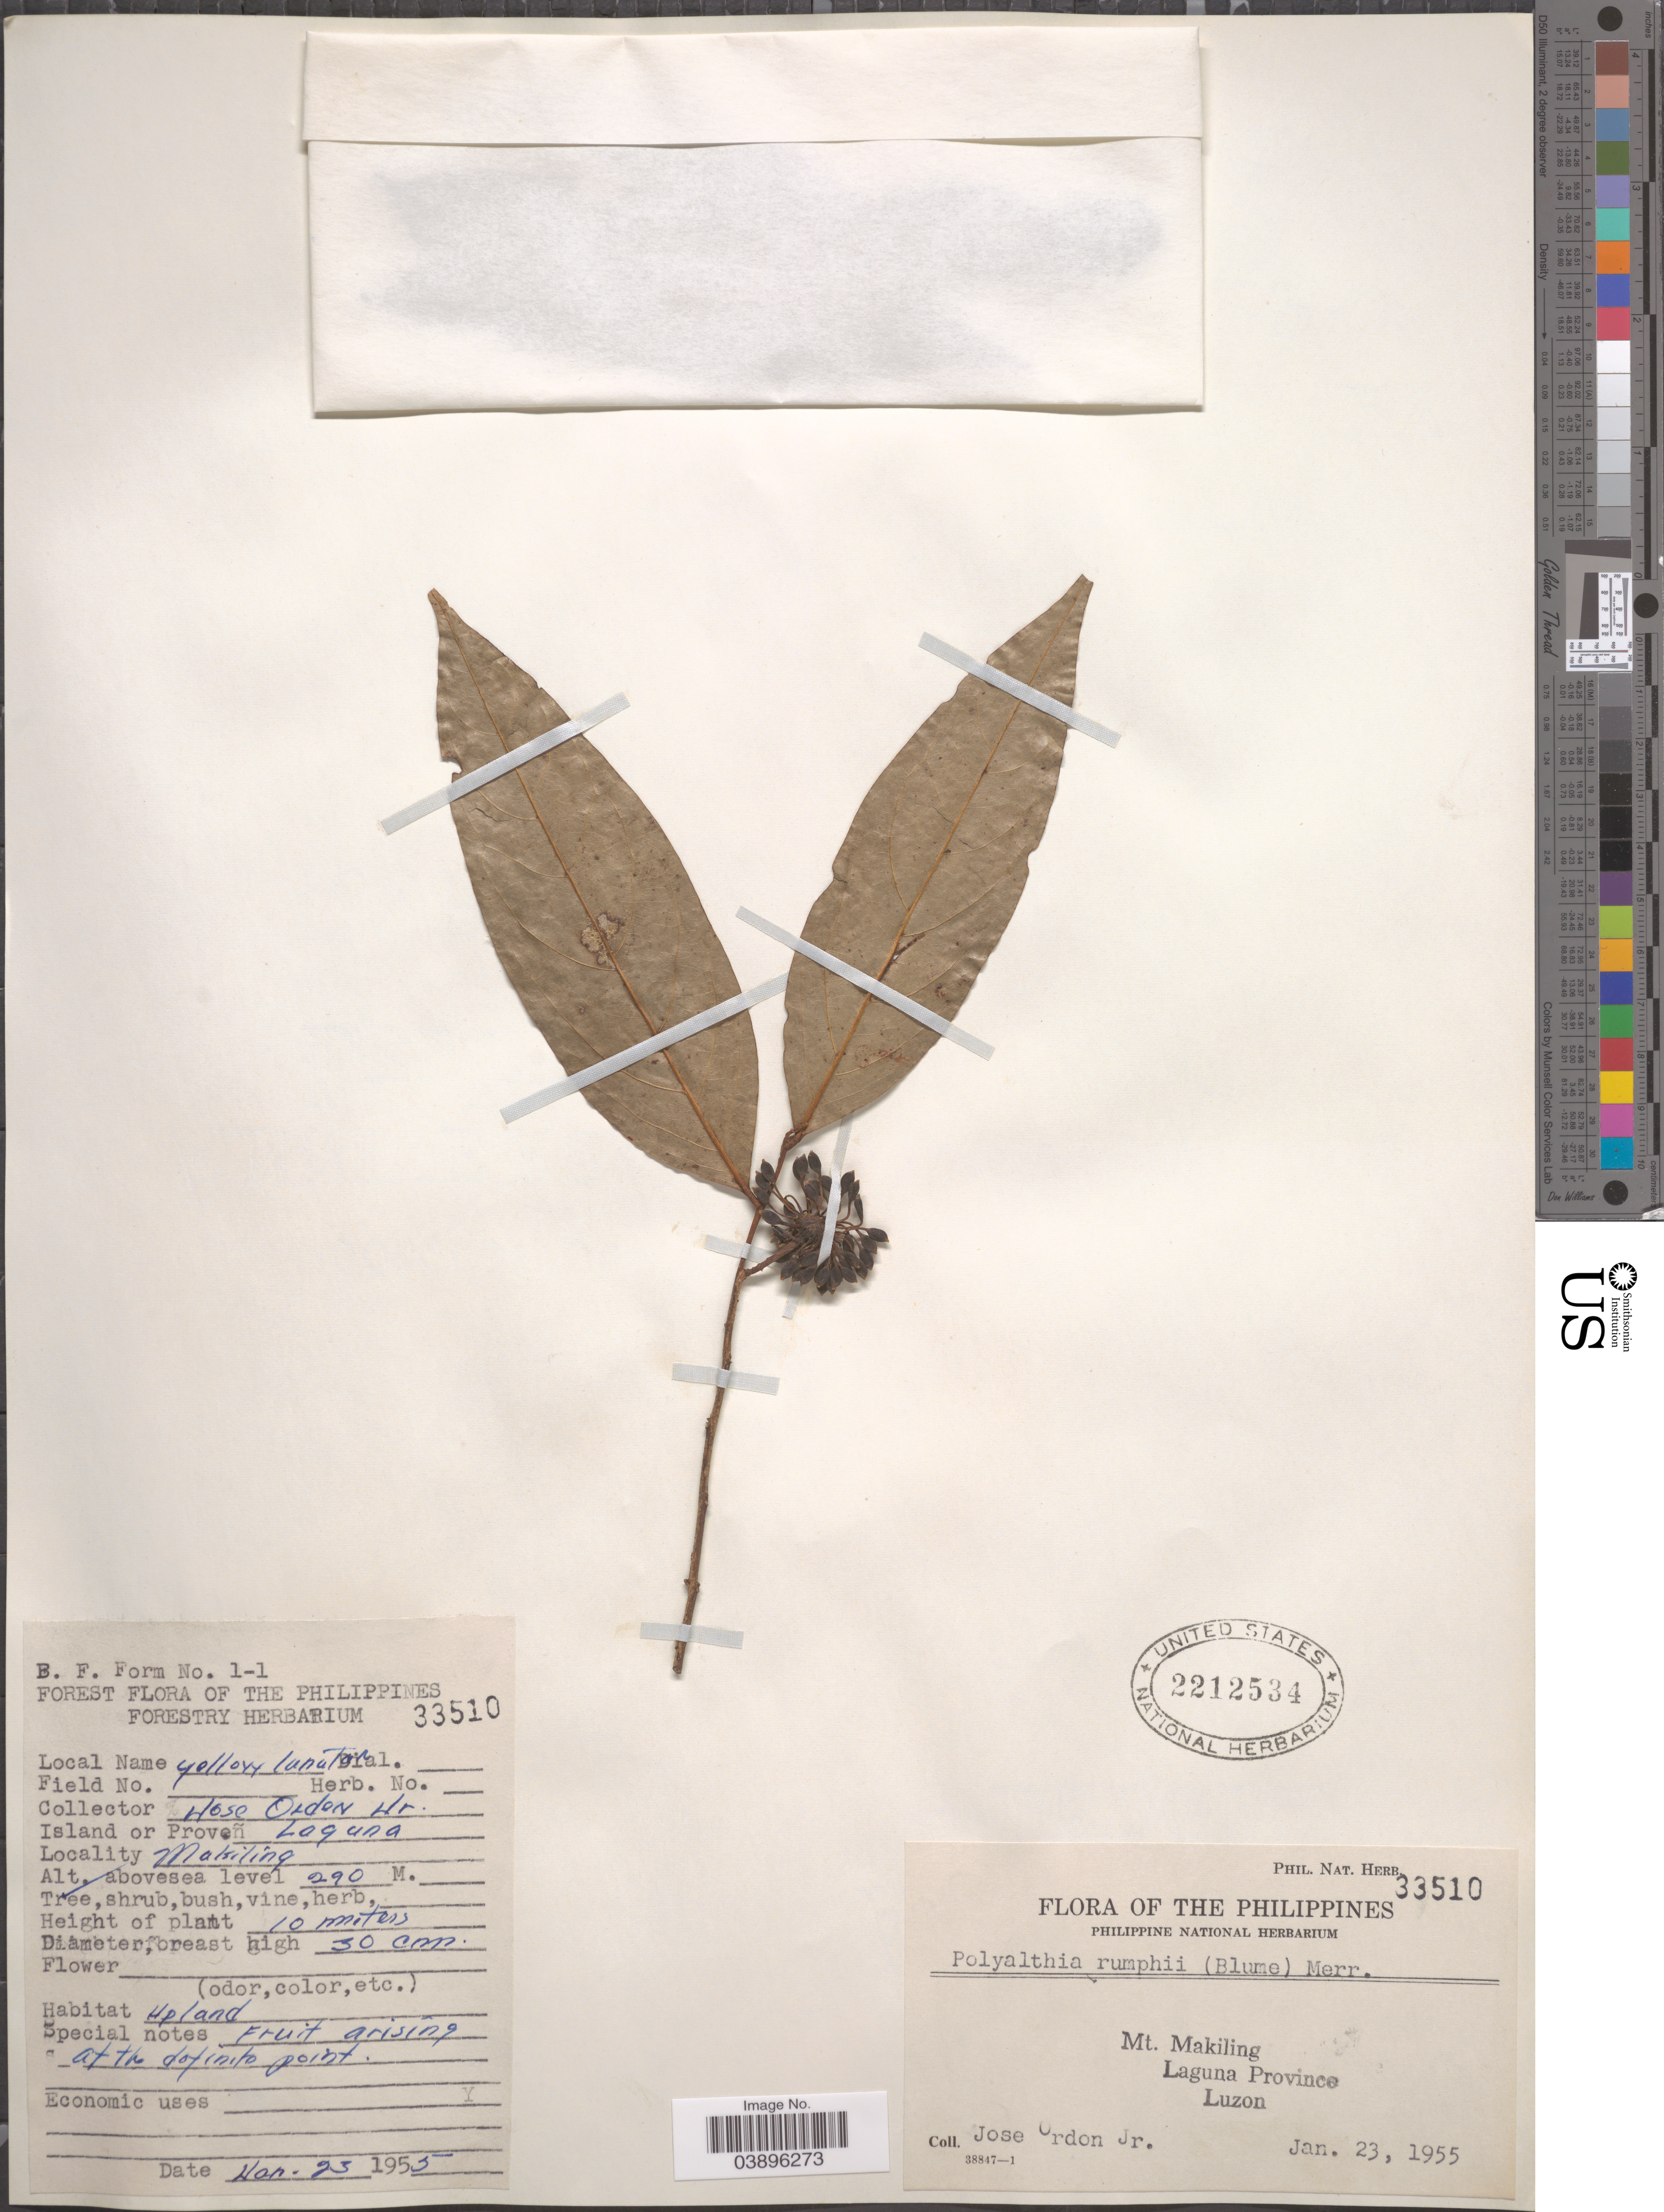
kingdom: Plantae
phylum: Tracheophyta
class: Magnoliopsida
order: Magnoliales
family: Annonaceae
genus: Polyalthia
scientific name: Polyalthia rumphii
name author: (Blume ex Hensch.) Merr.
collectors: J. Ordon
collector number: Phil.Nat.Herb.33510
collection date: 1955-01-23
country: Philippines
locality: Mt. Makiling. Laguna Province. Luzon.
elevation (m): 290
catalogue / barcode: US 2212534